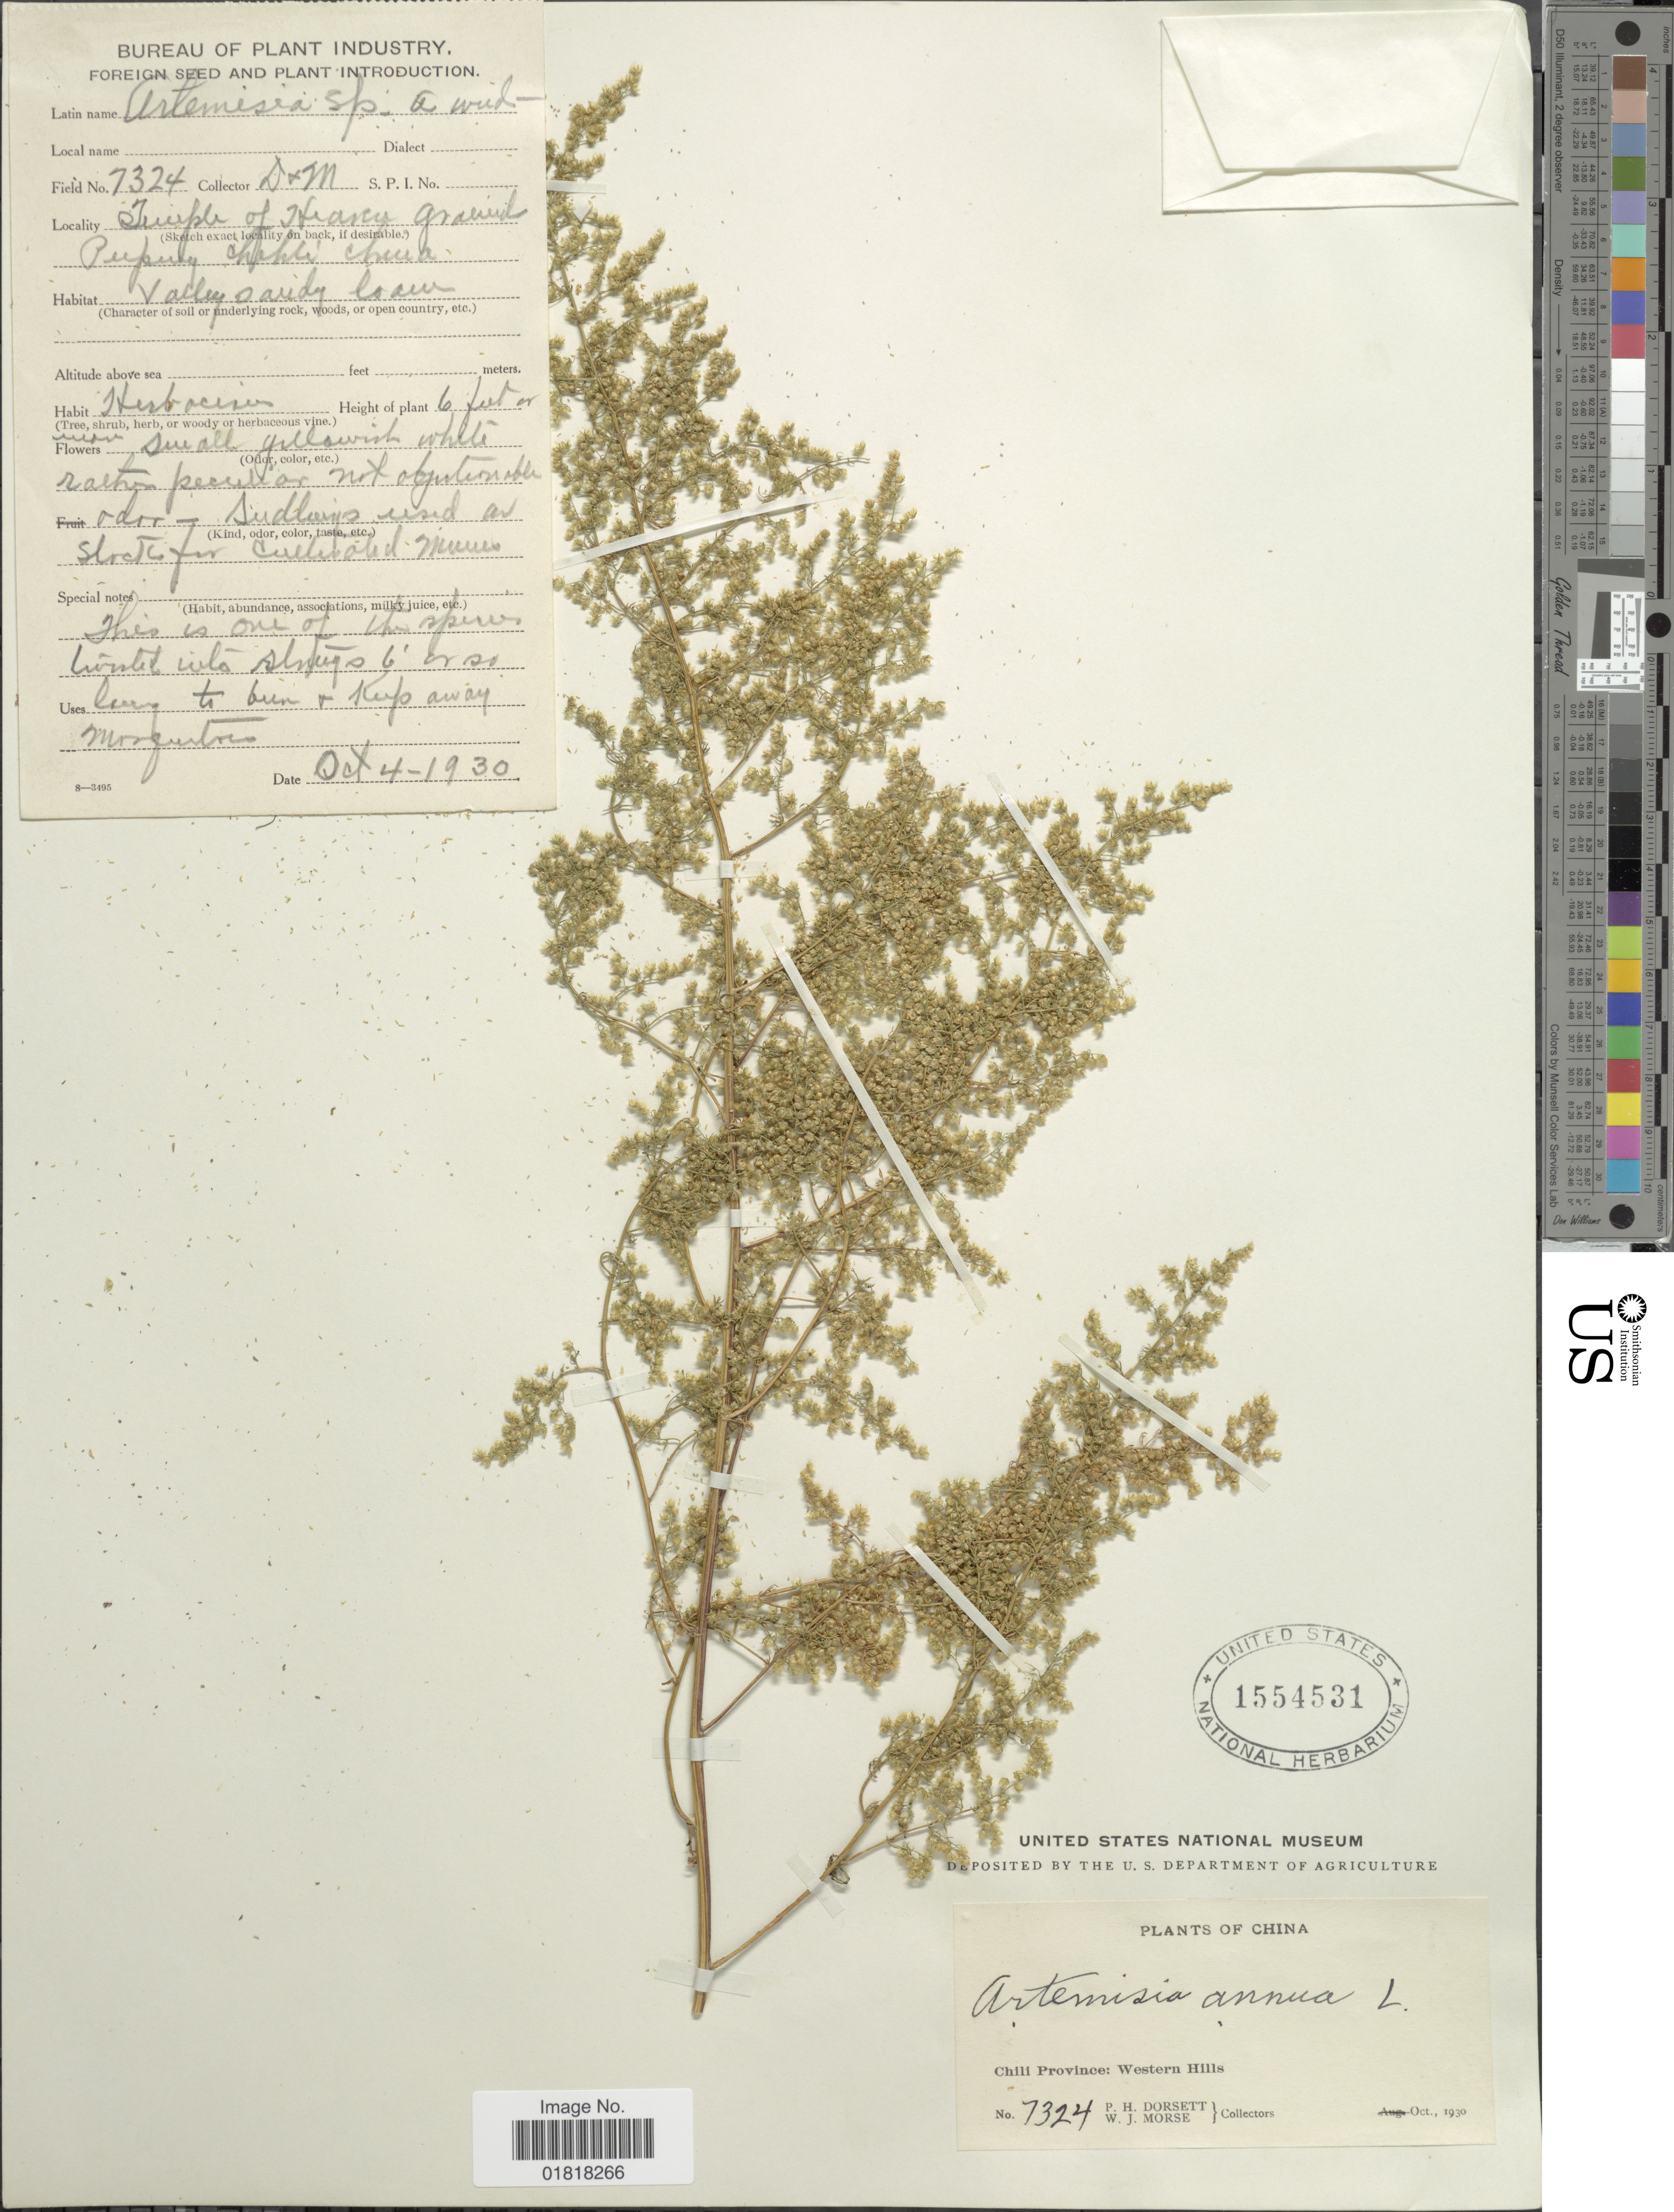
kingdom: Plantae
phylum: Tracheophyta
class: Magnoliopsida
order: Asterales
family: Asteraceae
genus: Artemisia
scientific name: Artemisia annua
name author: L.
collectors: P. H. Dorsett & W. J. Morse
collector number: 7324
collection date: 1930-10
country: China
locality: Chili Province: Western Hills, Iruiple of Beavey gravish Pupury Chahli, valley of sandy loam [interpreted]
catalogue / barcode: US 1554531